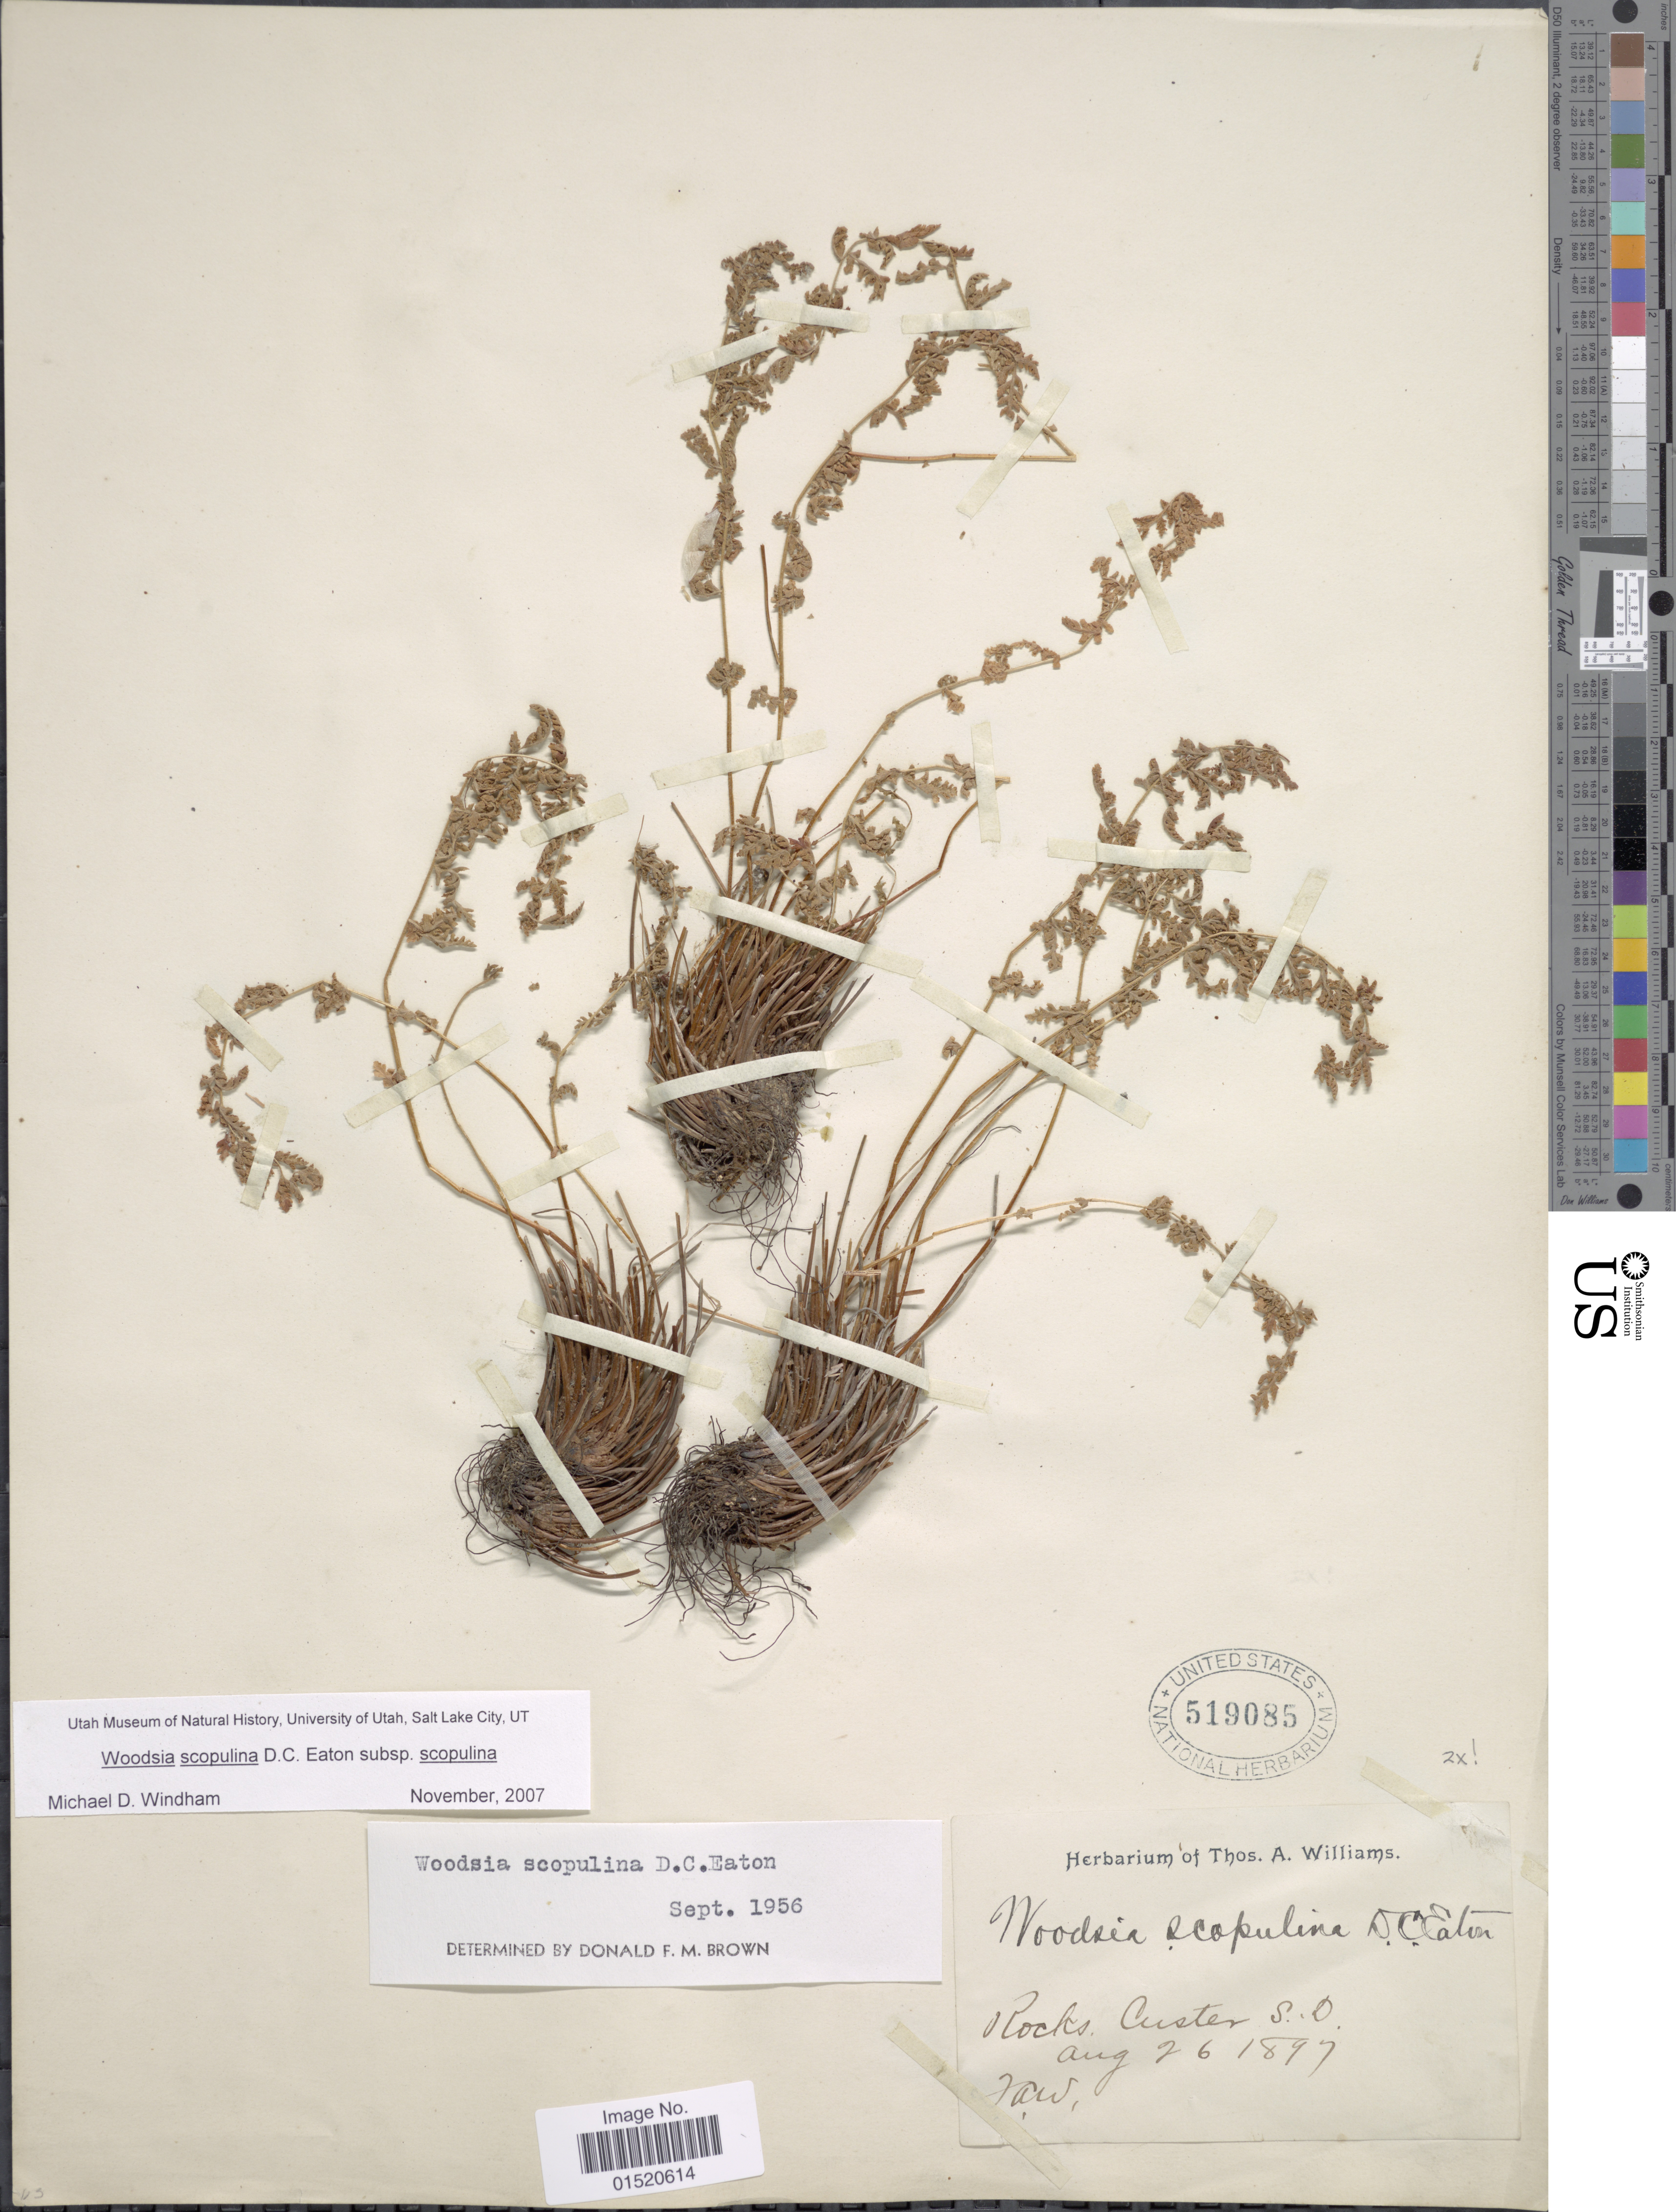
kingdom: Plantae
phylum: Tracheophyta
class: Polypodiopsida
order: Polypodiales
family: Woodsiaceae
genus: Woodsia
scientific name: Woodsia scopulina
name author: D.C. Eaton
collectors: T. A. Williams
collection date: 1897-08-26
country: United States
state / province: South Dakota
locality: Rocks Custer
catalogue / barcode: US 519085